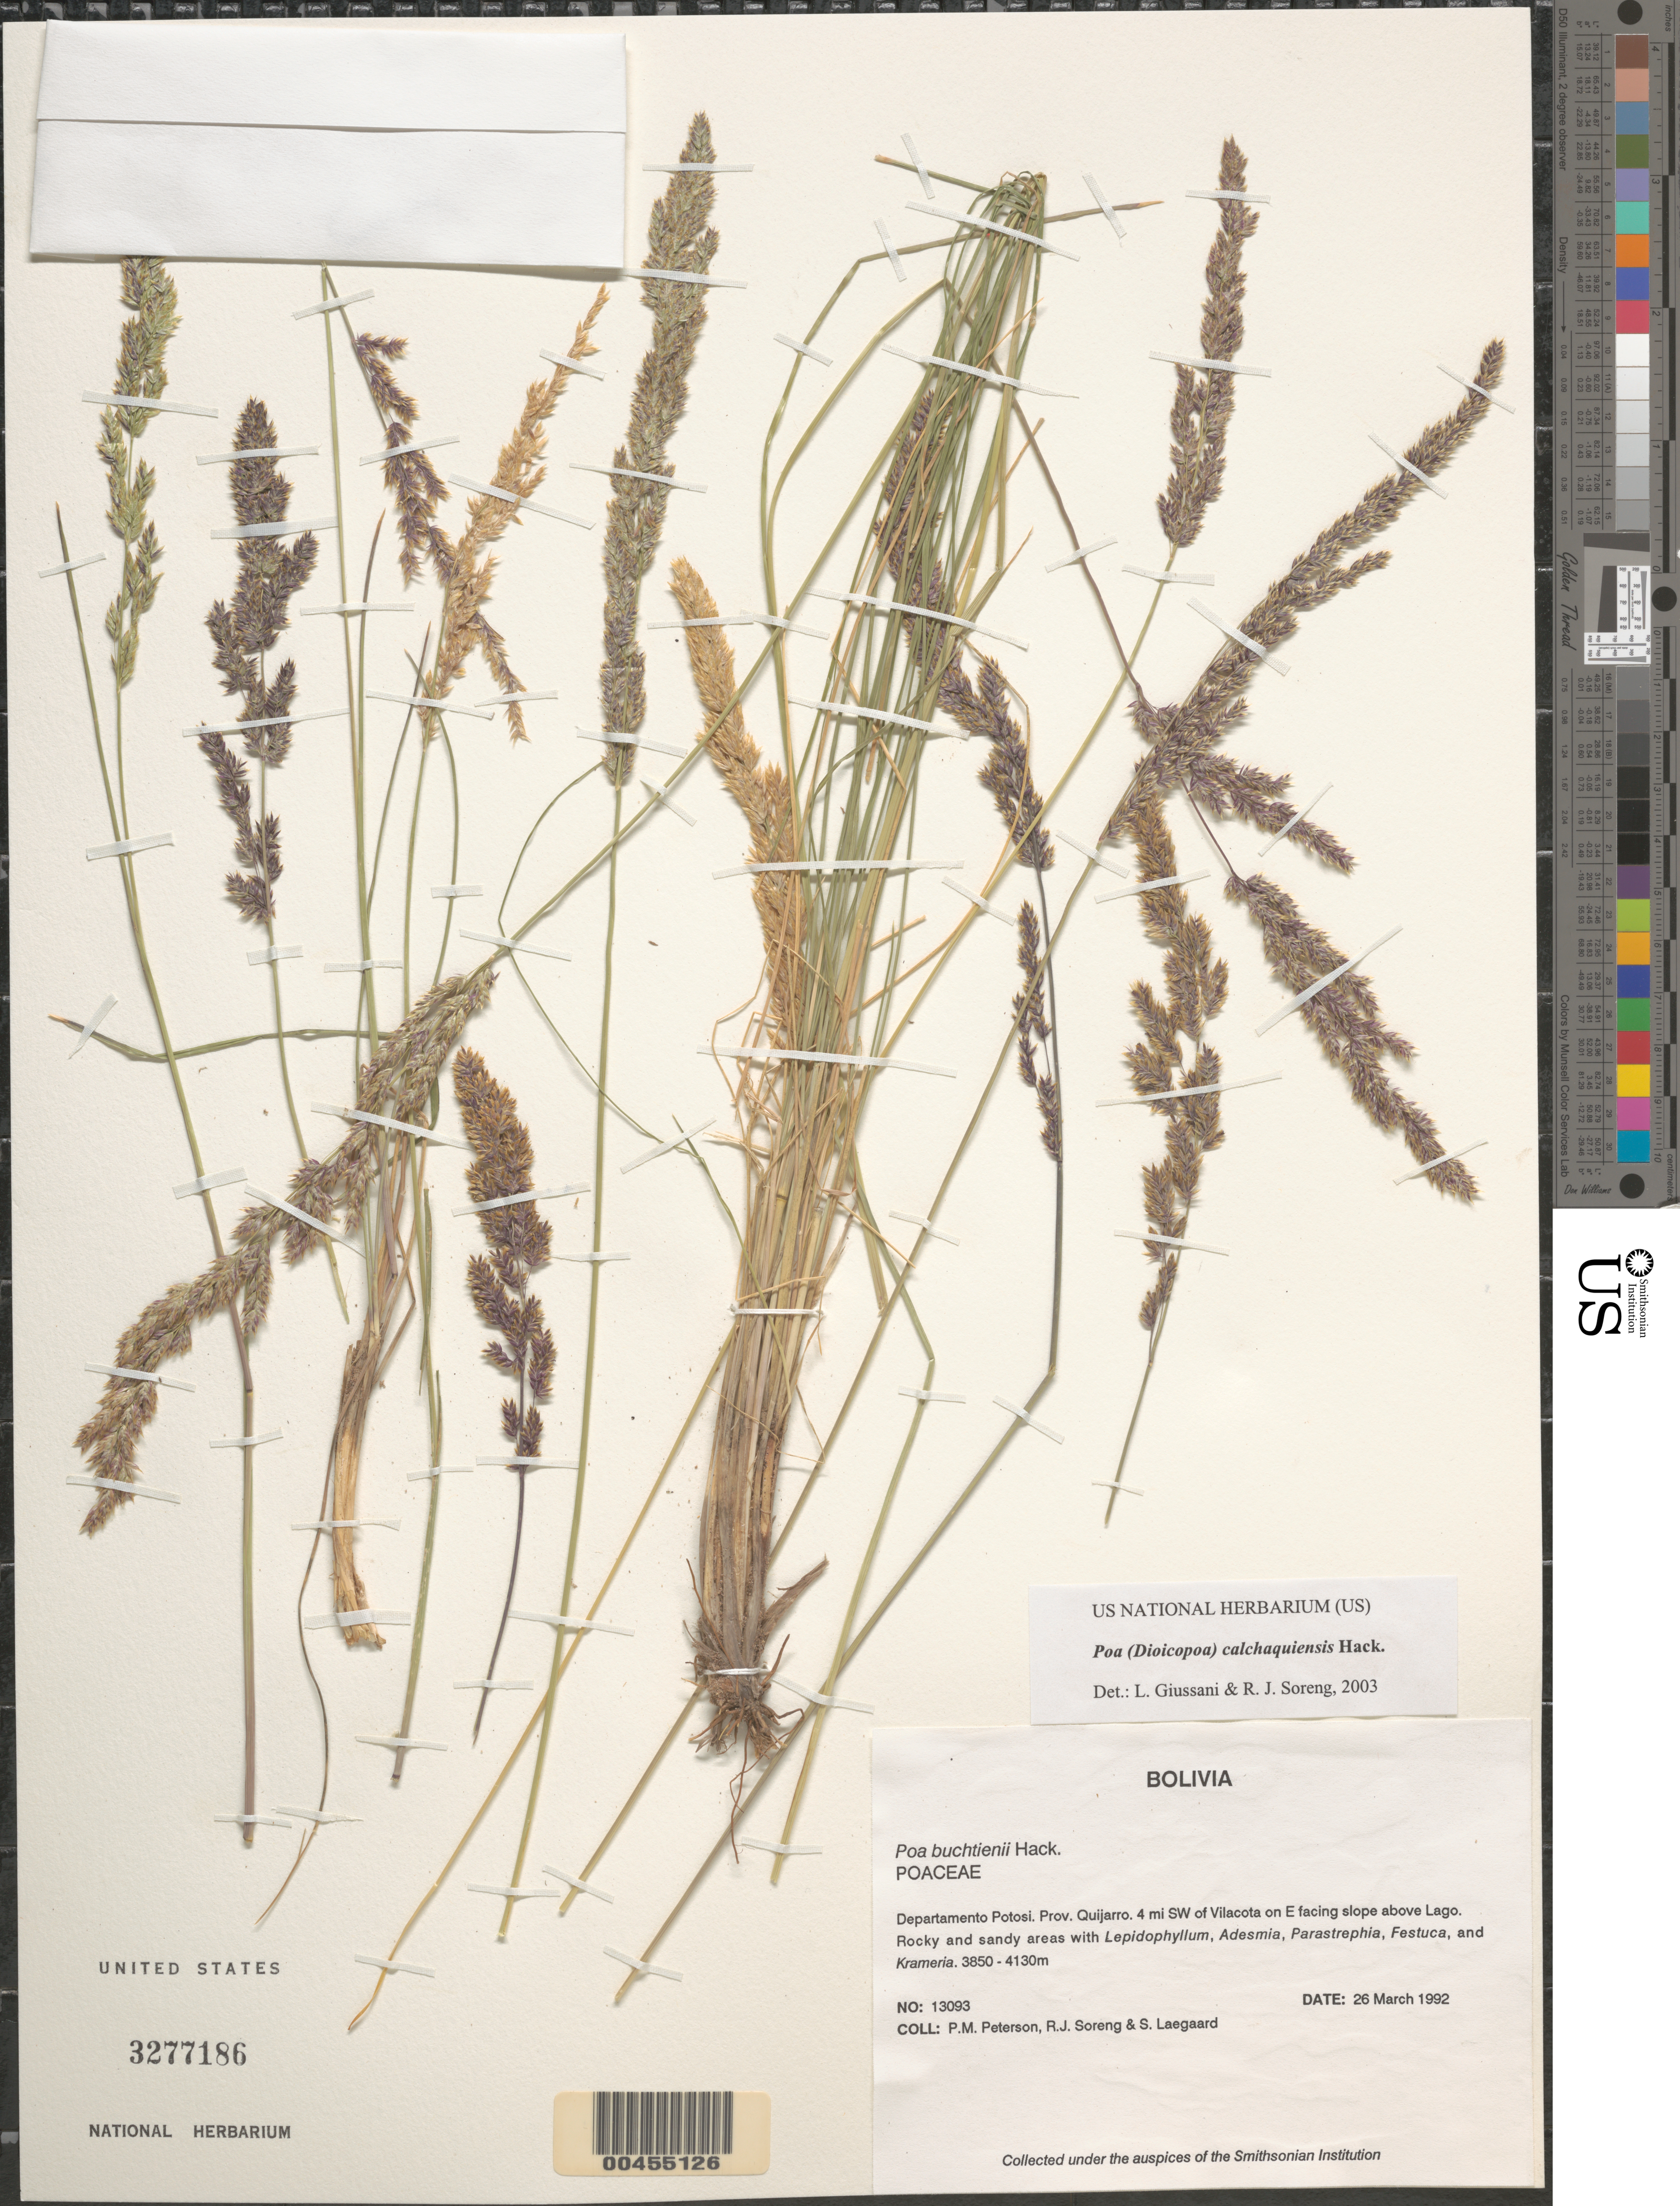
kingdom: Plantae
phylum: Tracheophyta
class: Liliopsida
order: Poales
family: Poaceae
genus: Poa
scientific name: Poa buchtienii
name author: Hack.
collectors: P. M. Peterson, R. J. Soreng & S. Lægaard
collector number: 13093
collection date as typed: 26 Mar 1992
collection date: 1992-03-26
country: Bolivia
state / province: Potosí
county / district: Quijarro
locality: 4 mi SW of Villa Alota on E facing slope above lago.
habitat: Rocky and sandy areas with Lepidophyllum, Adesmia, Parastrephia, Festuca, and Krameria.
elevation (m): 3850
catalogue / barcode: US 3277186